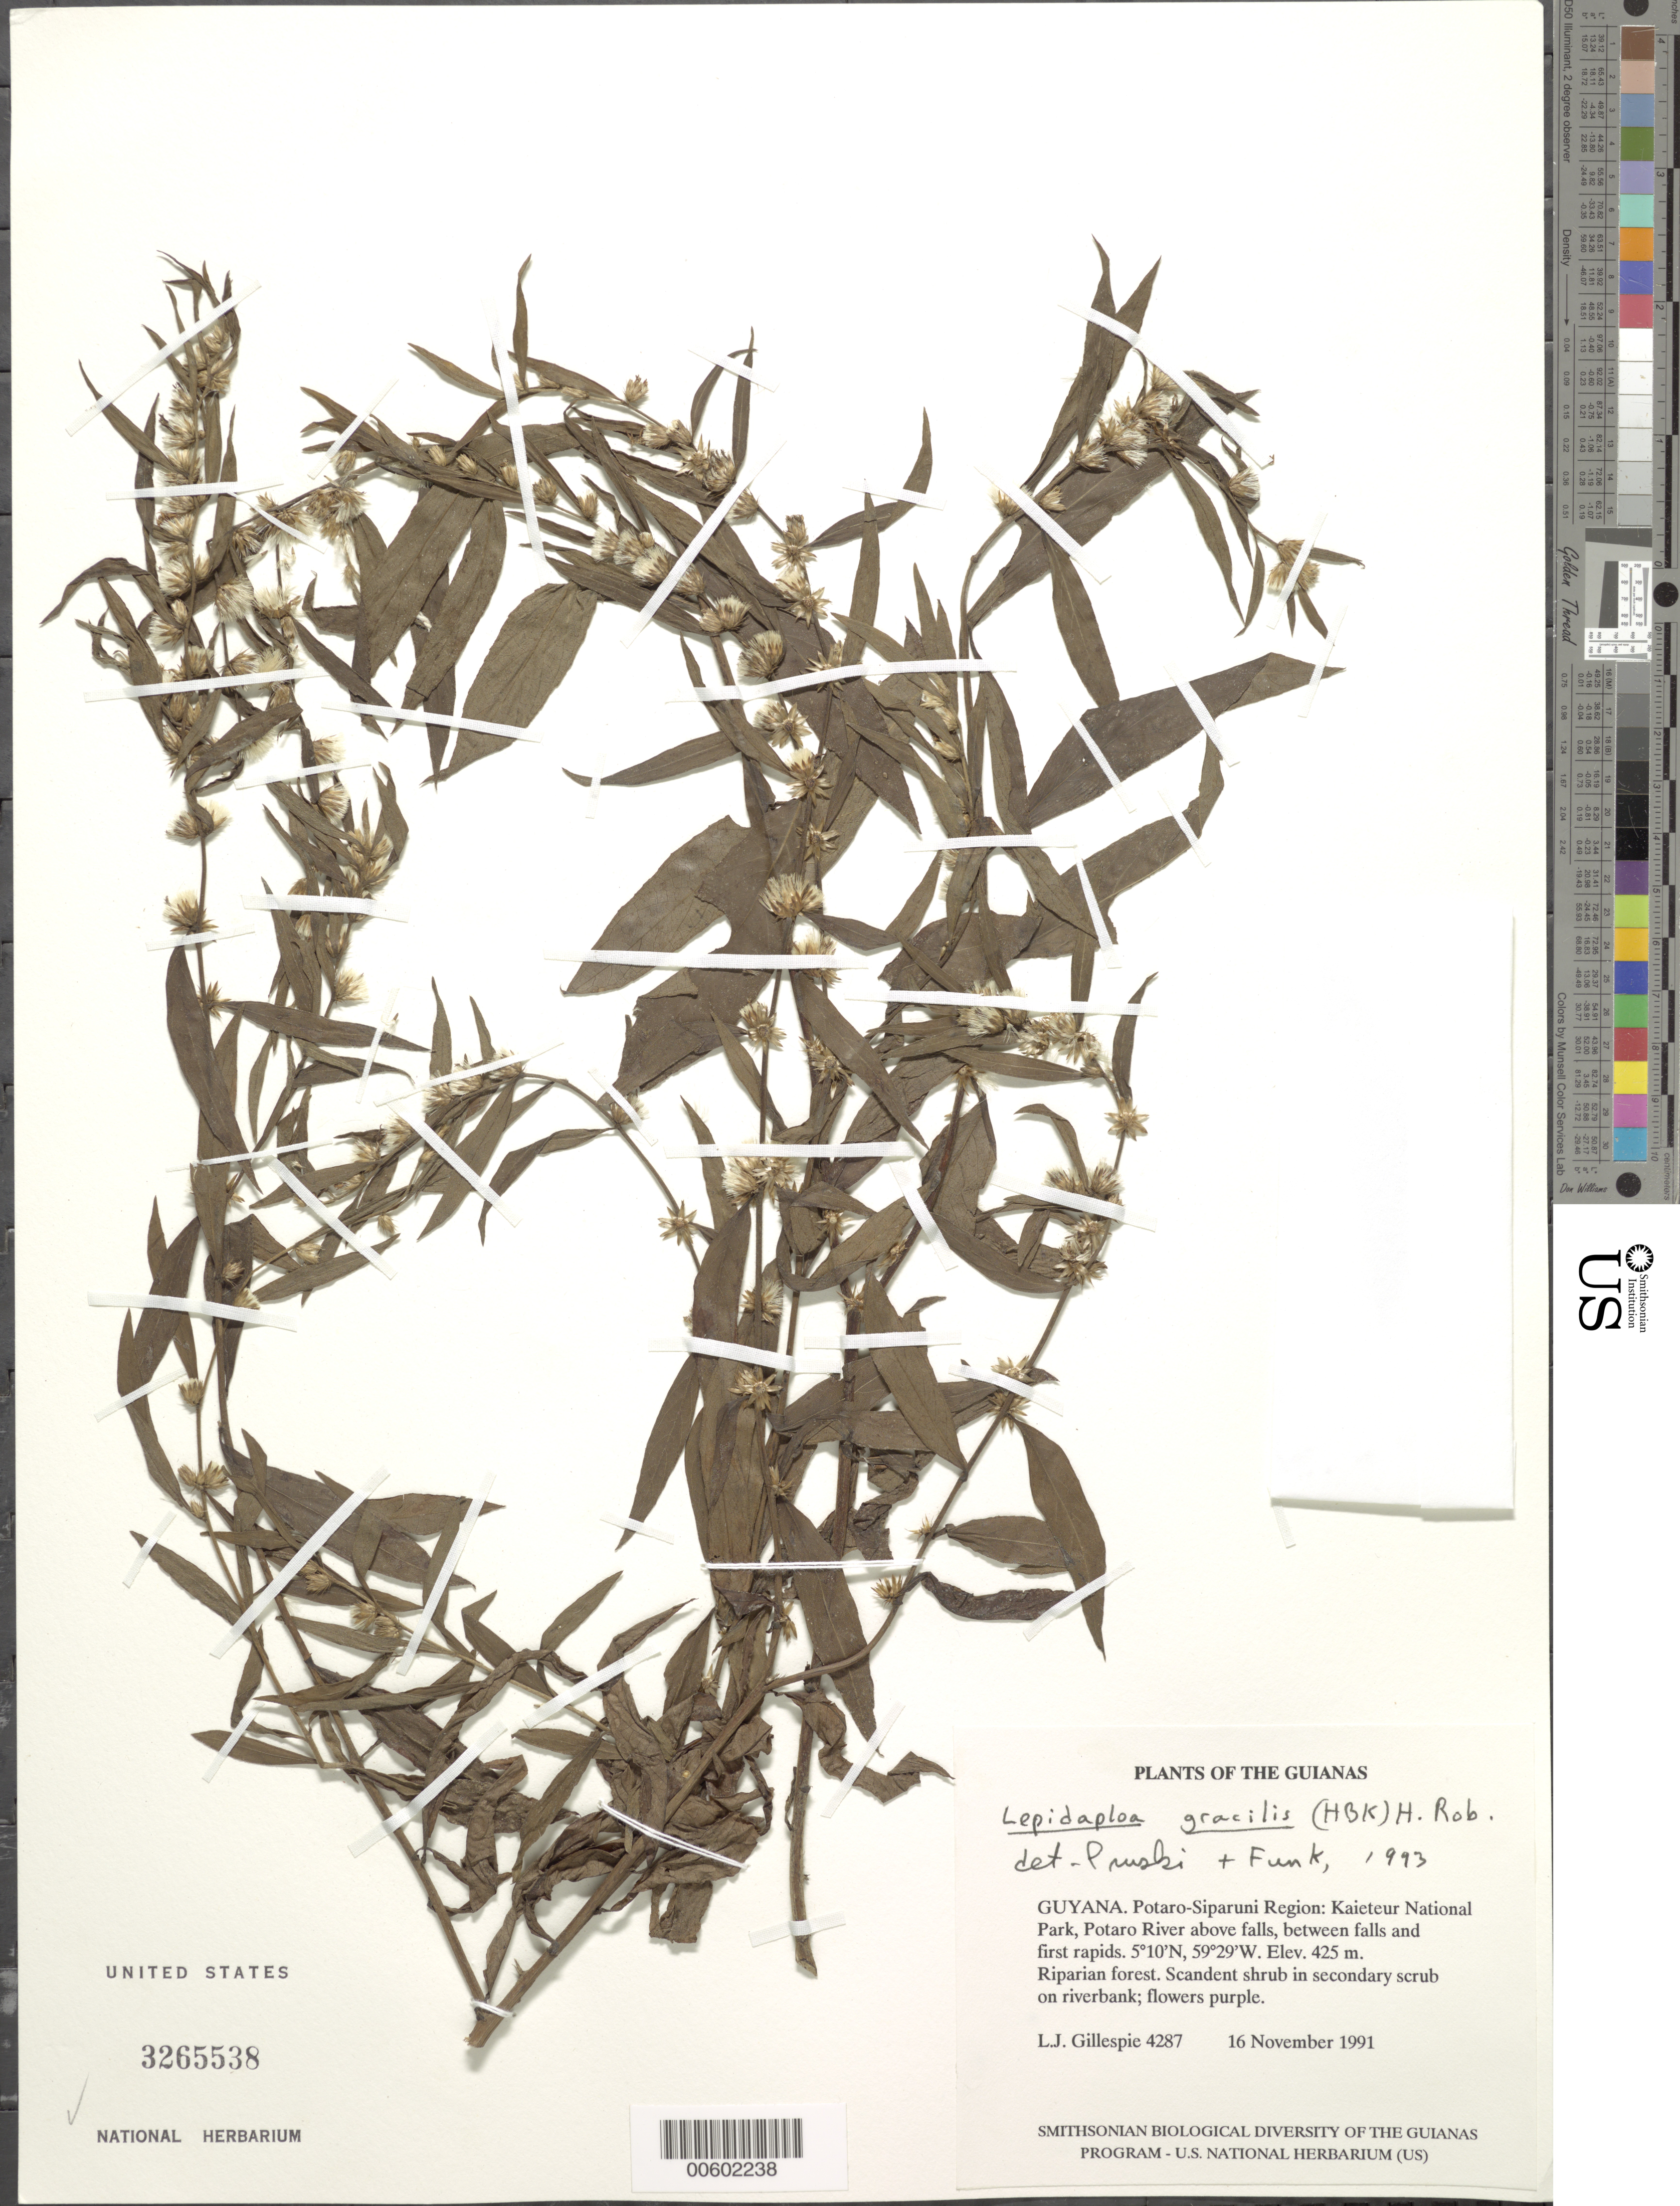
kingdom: Plantae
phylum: Tracheophyta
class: Magnoliopsida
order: Asterales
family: Asteraceae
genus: Lepidaploa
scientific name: Lepidaploa gracilis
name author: (Kunth) H. Rob.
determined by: Pruski, J. F.; Funk, V. A.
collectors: L. J. Gillespie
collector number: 4287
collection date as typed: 16 November 1991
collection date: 1991-11-16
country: Guyana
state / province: Potaro-Siparuni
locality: Kaieteur National Park, Potaro River above falls, between falls and first rapids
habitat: Riparian forest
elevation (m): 425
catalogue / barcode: US 3265538